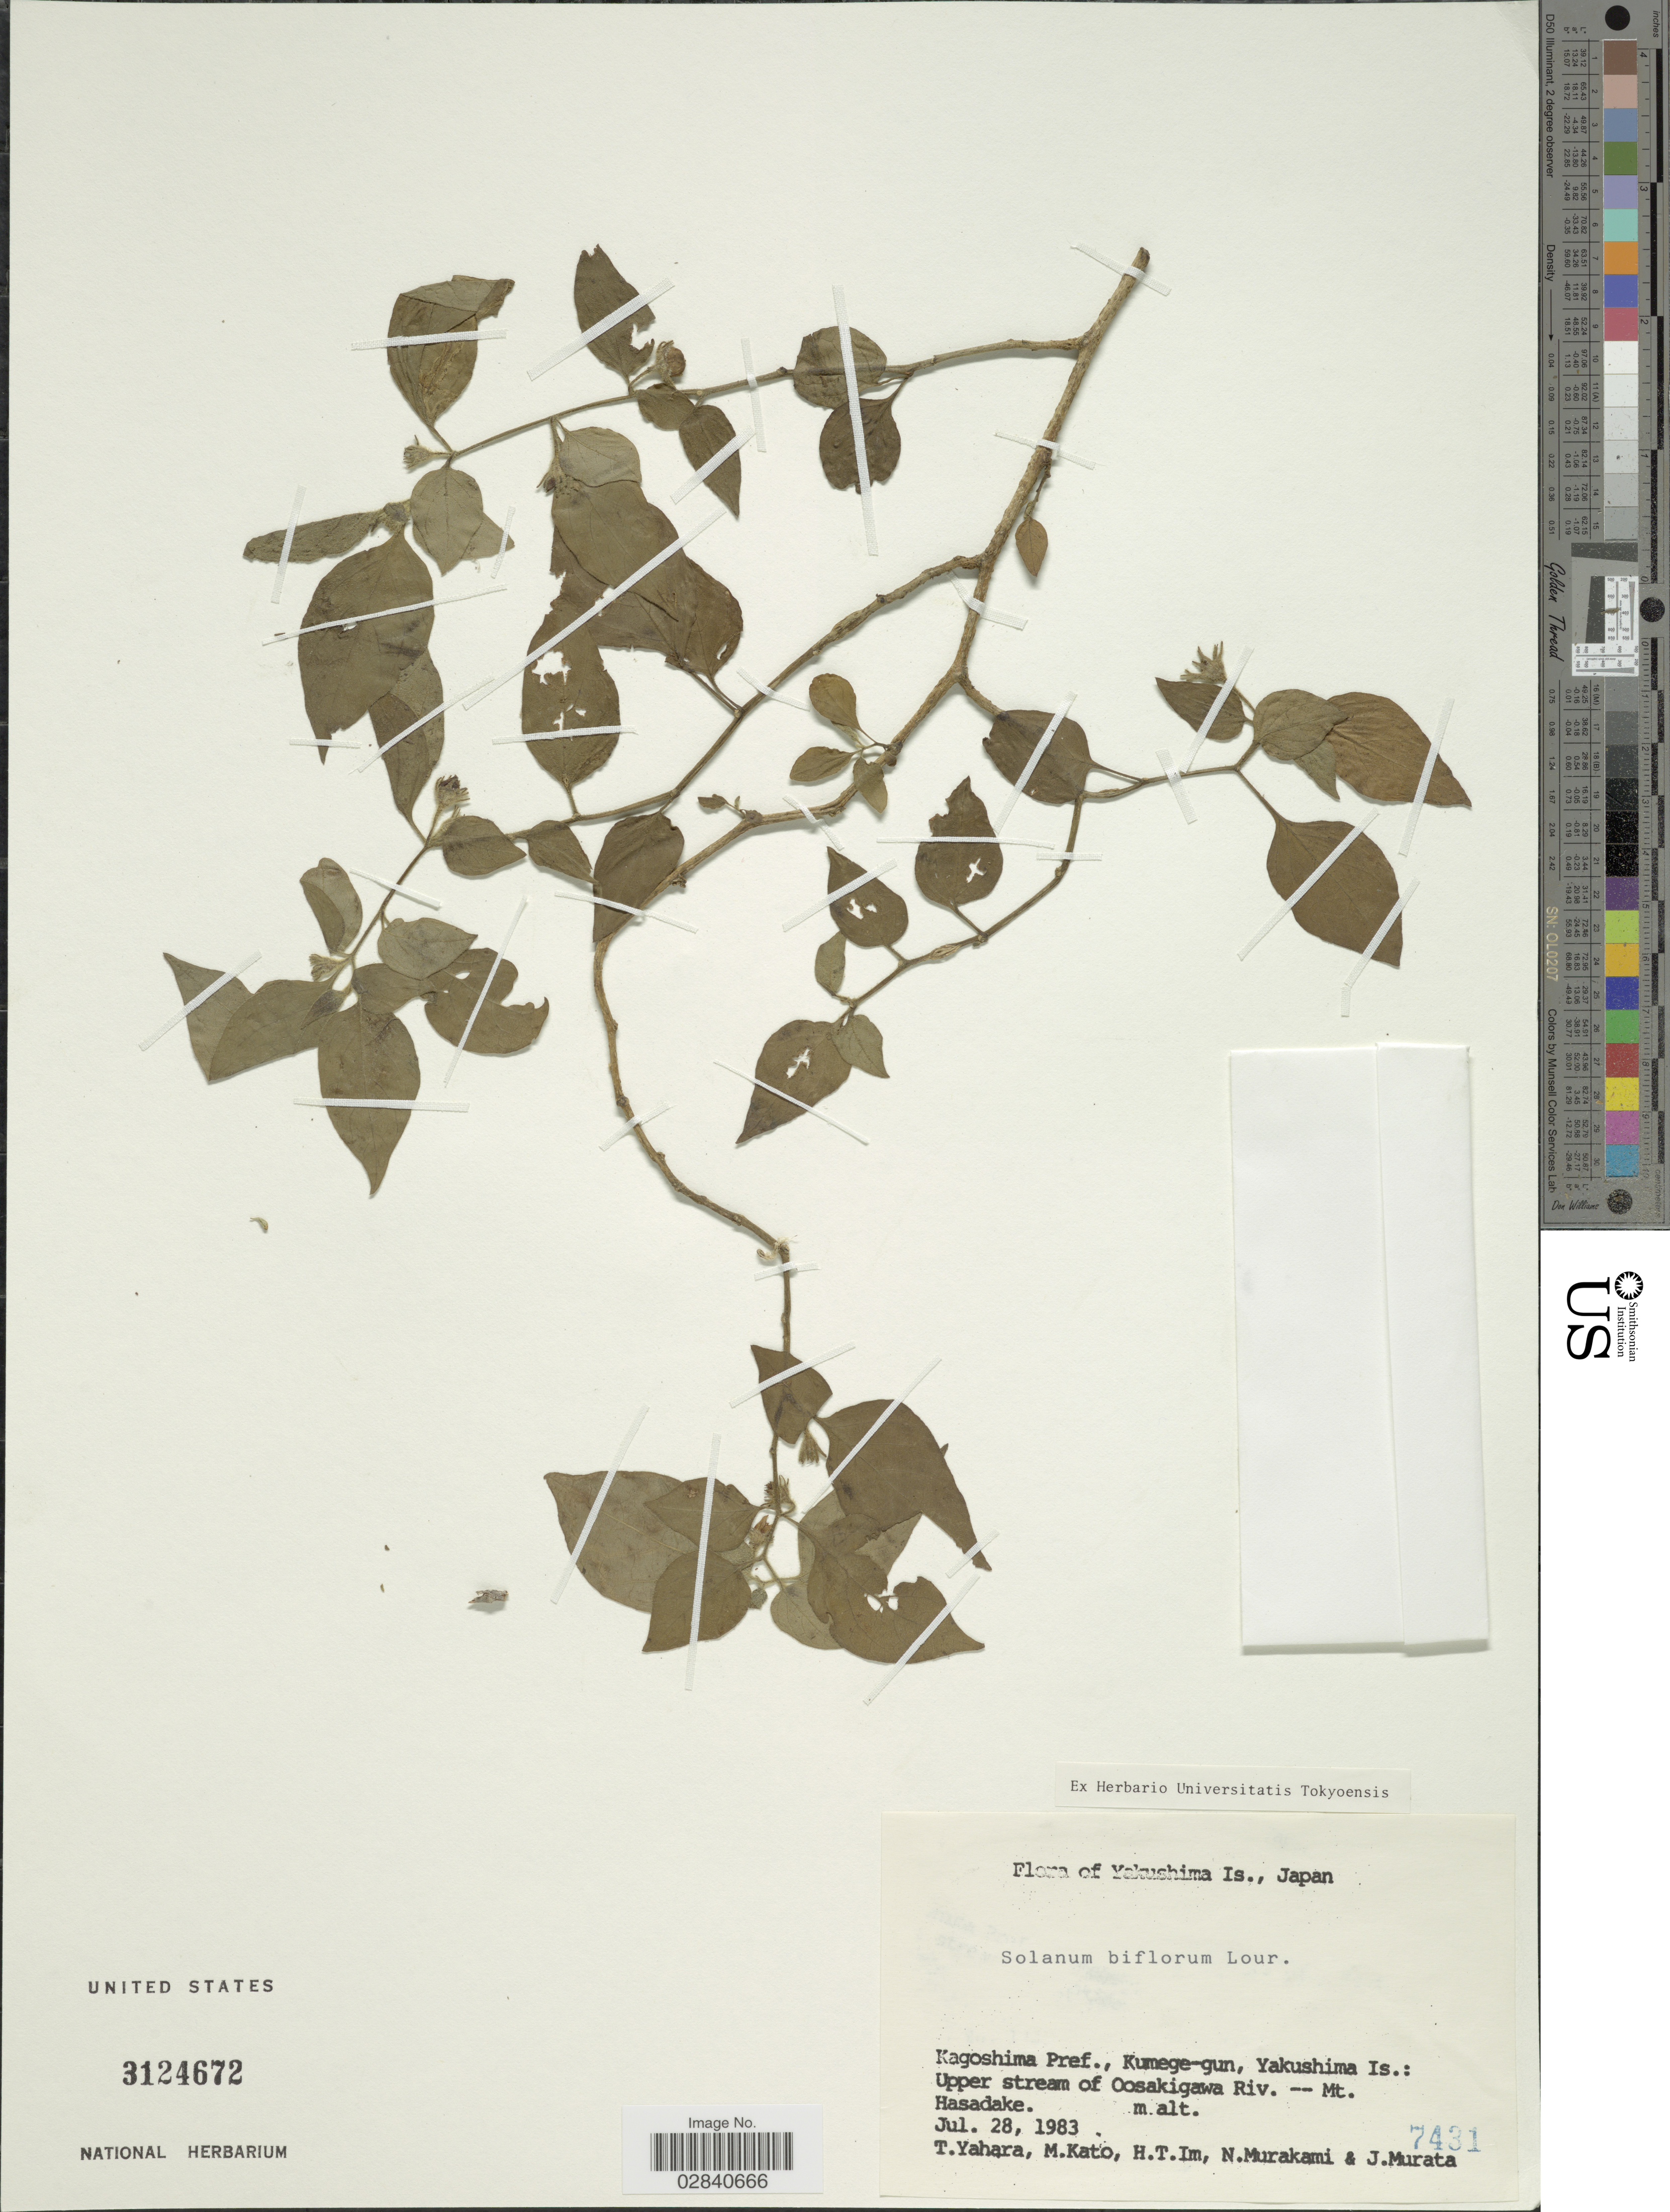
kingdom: Plantae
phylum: Tracheophyta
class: Magnoliopsida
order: Solanales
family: Solanaceae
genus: Lycianthes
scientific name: Lycianthes biflora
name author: (Lour.) Bitter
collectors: T. Yahara, M. Kato, H. Im, N. Murakami & J. Murata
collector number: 7431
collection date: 1983-07-28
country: Japan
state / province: Kagosima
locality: Yakushima Is. Kagoshima Pref., Kumege-gun, Yakushima Is.: Upper stream of Oosakigawa Riv. -- Mt. Hasadake.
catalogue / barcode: US 3124672